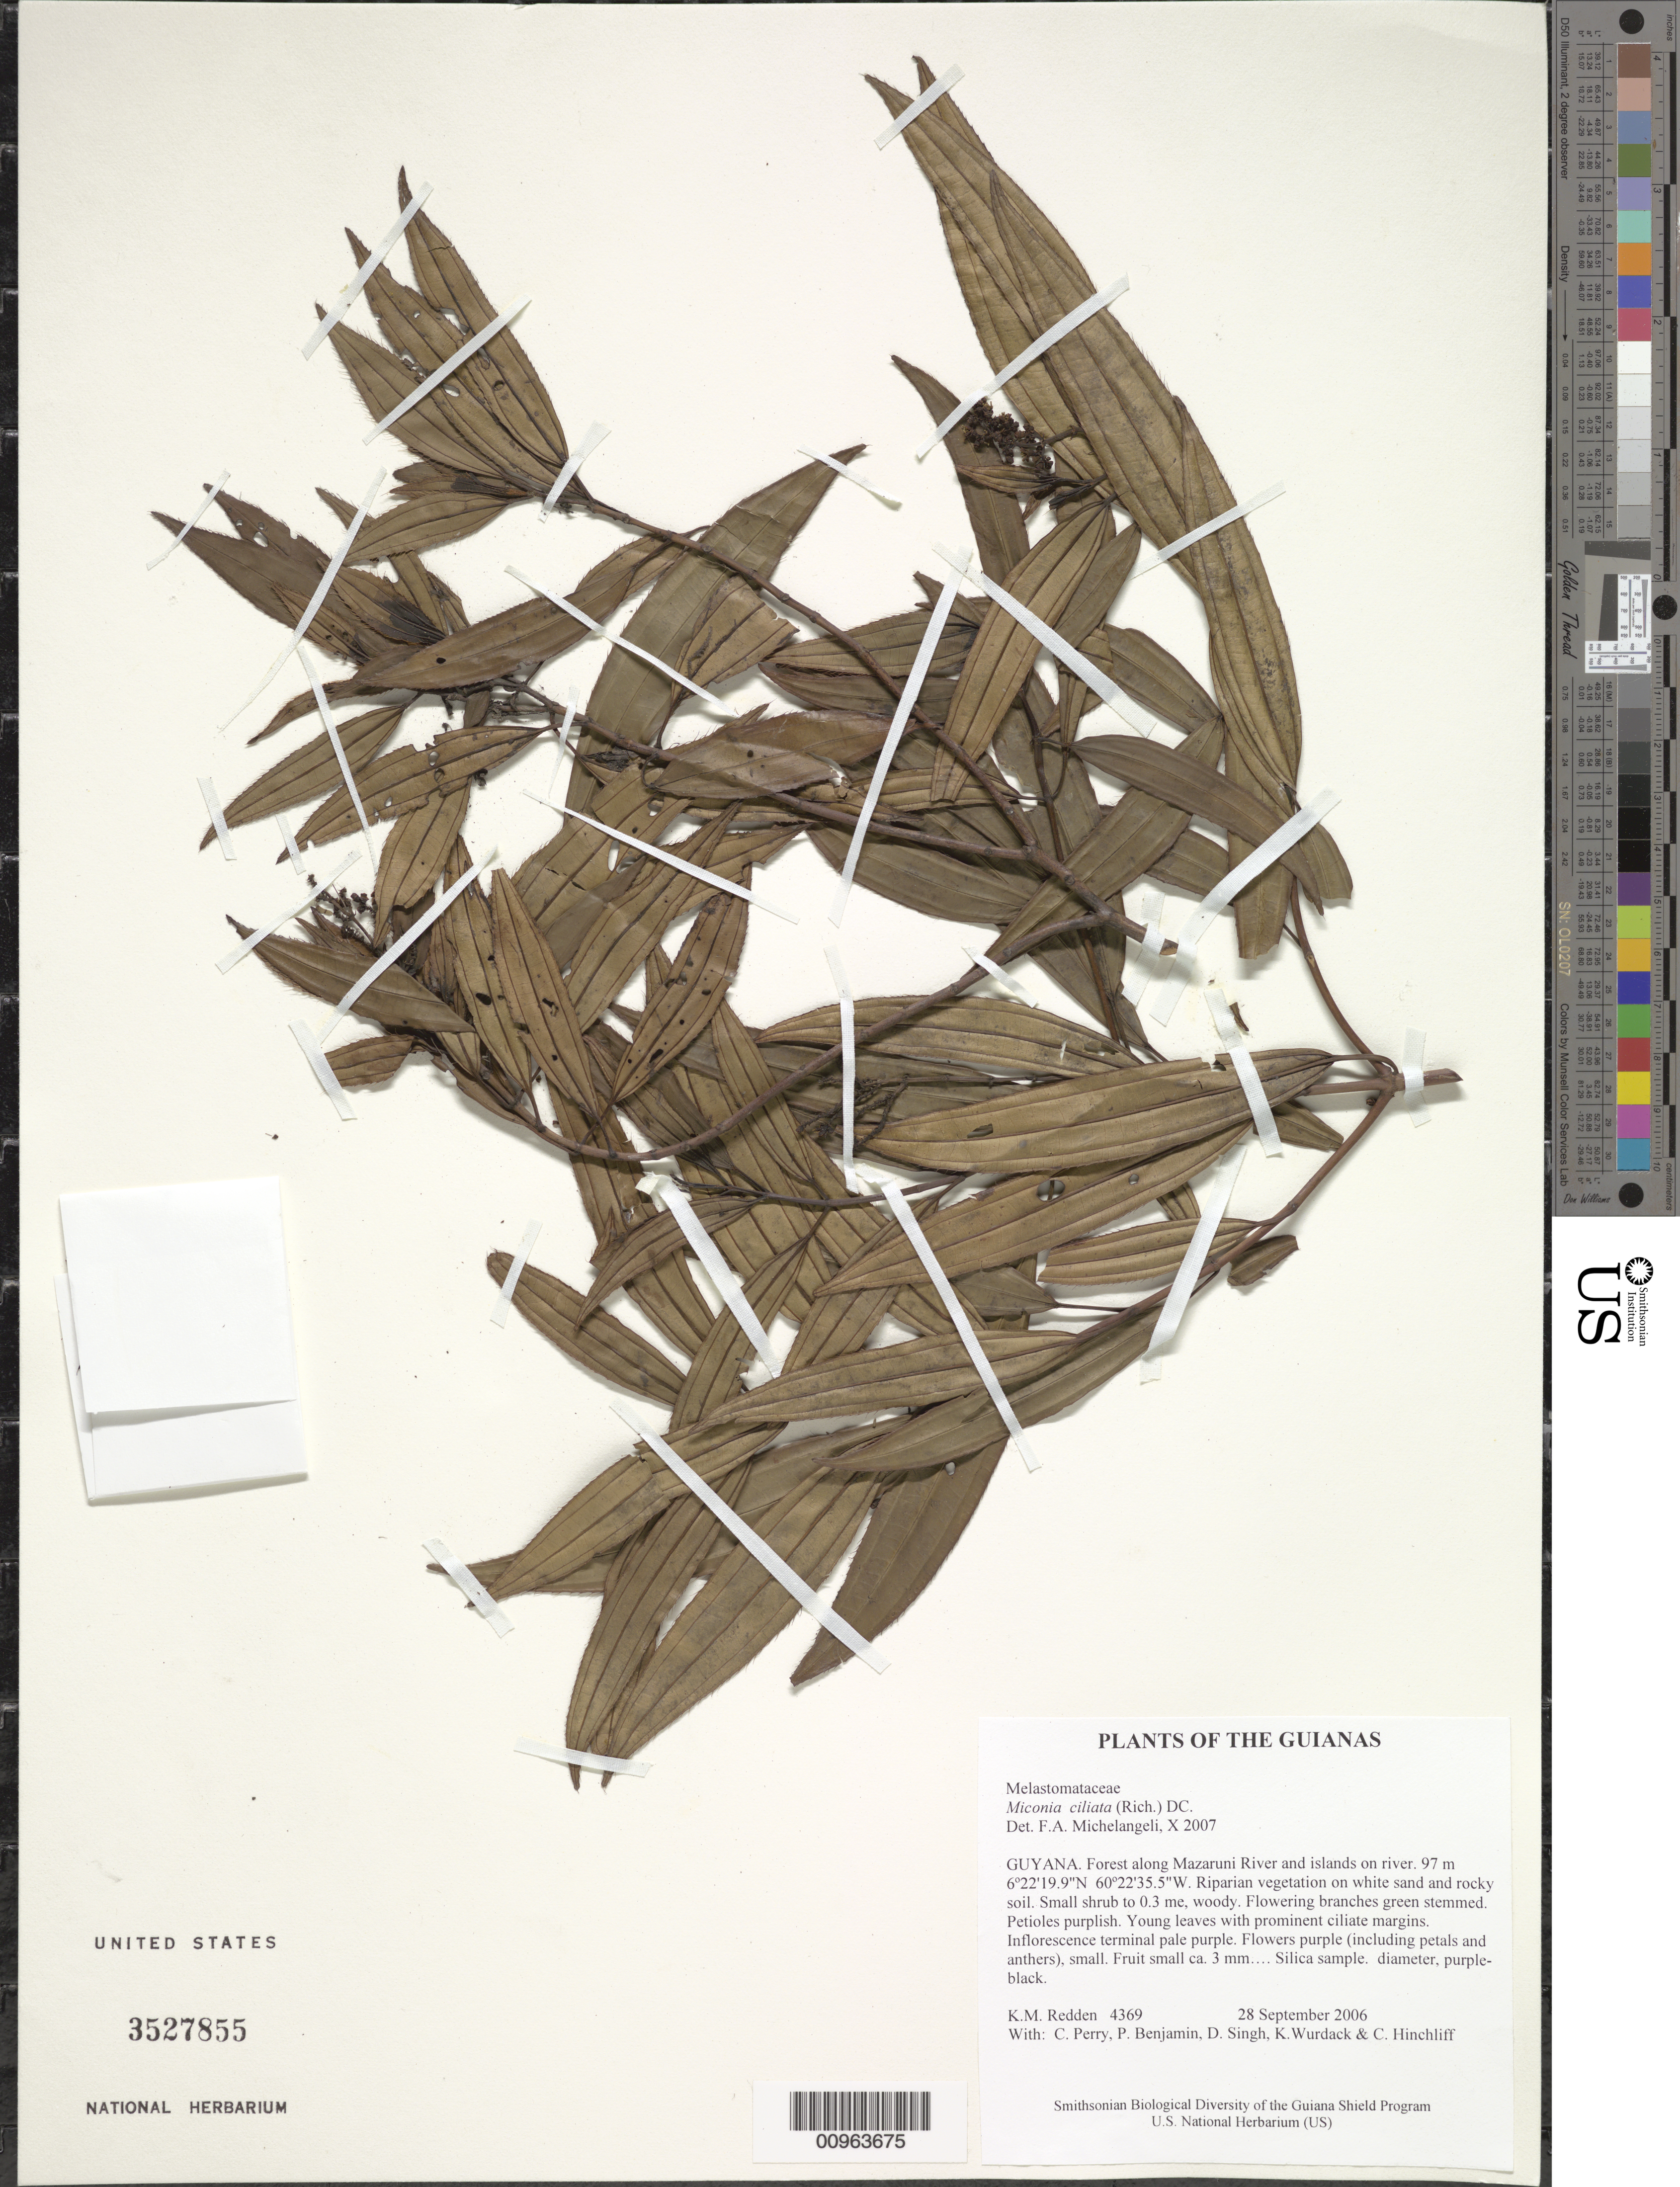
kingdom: Plantae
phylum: Tracheophyta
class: Magnoliopsida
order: Myrtales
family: Melastomataceae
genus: Miconia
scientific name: Miconia ciliata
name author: (Rich.) DC.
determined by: Michelangeli, F. A.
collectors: K. M. Redden, C. Perry, P. Benjamin, D. Singh, K. Wurdack & C. E. Hinchliff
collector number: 4369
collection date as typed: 28 September 2006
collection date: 2006-09-28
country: Guyana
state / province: Cuyuni-Mazaruni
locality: Forest along Mazaruni River and islands on river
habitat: Riparian vegetation on white sand and rocky soil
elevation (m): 97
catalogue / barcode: US 3527855